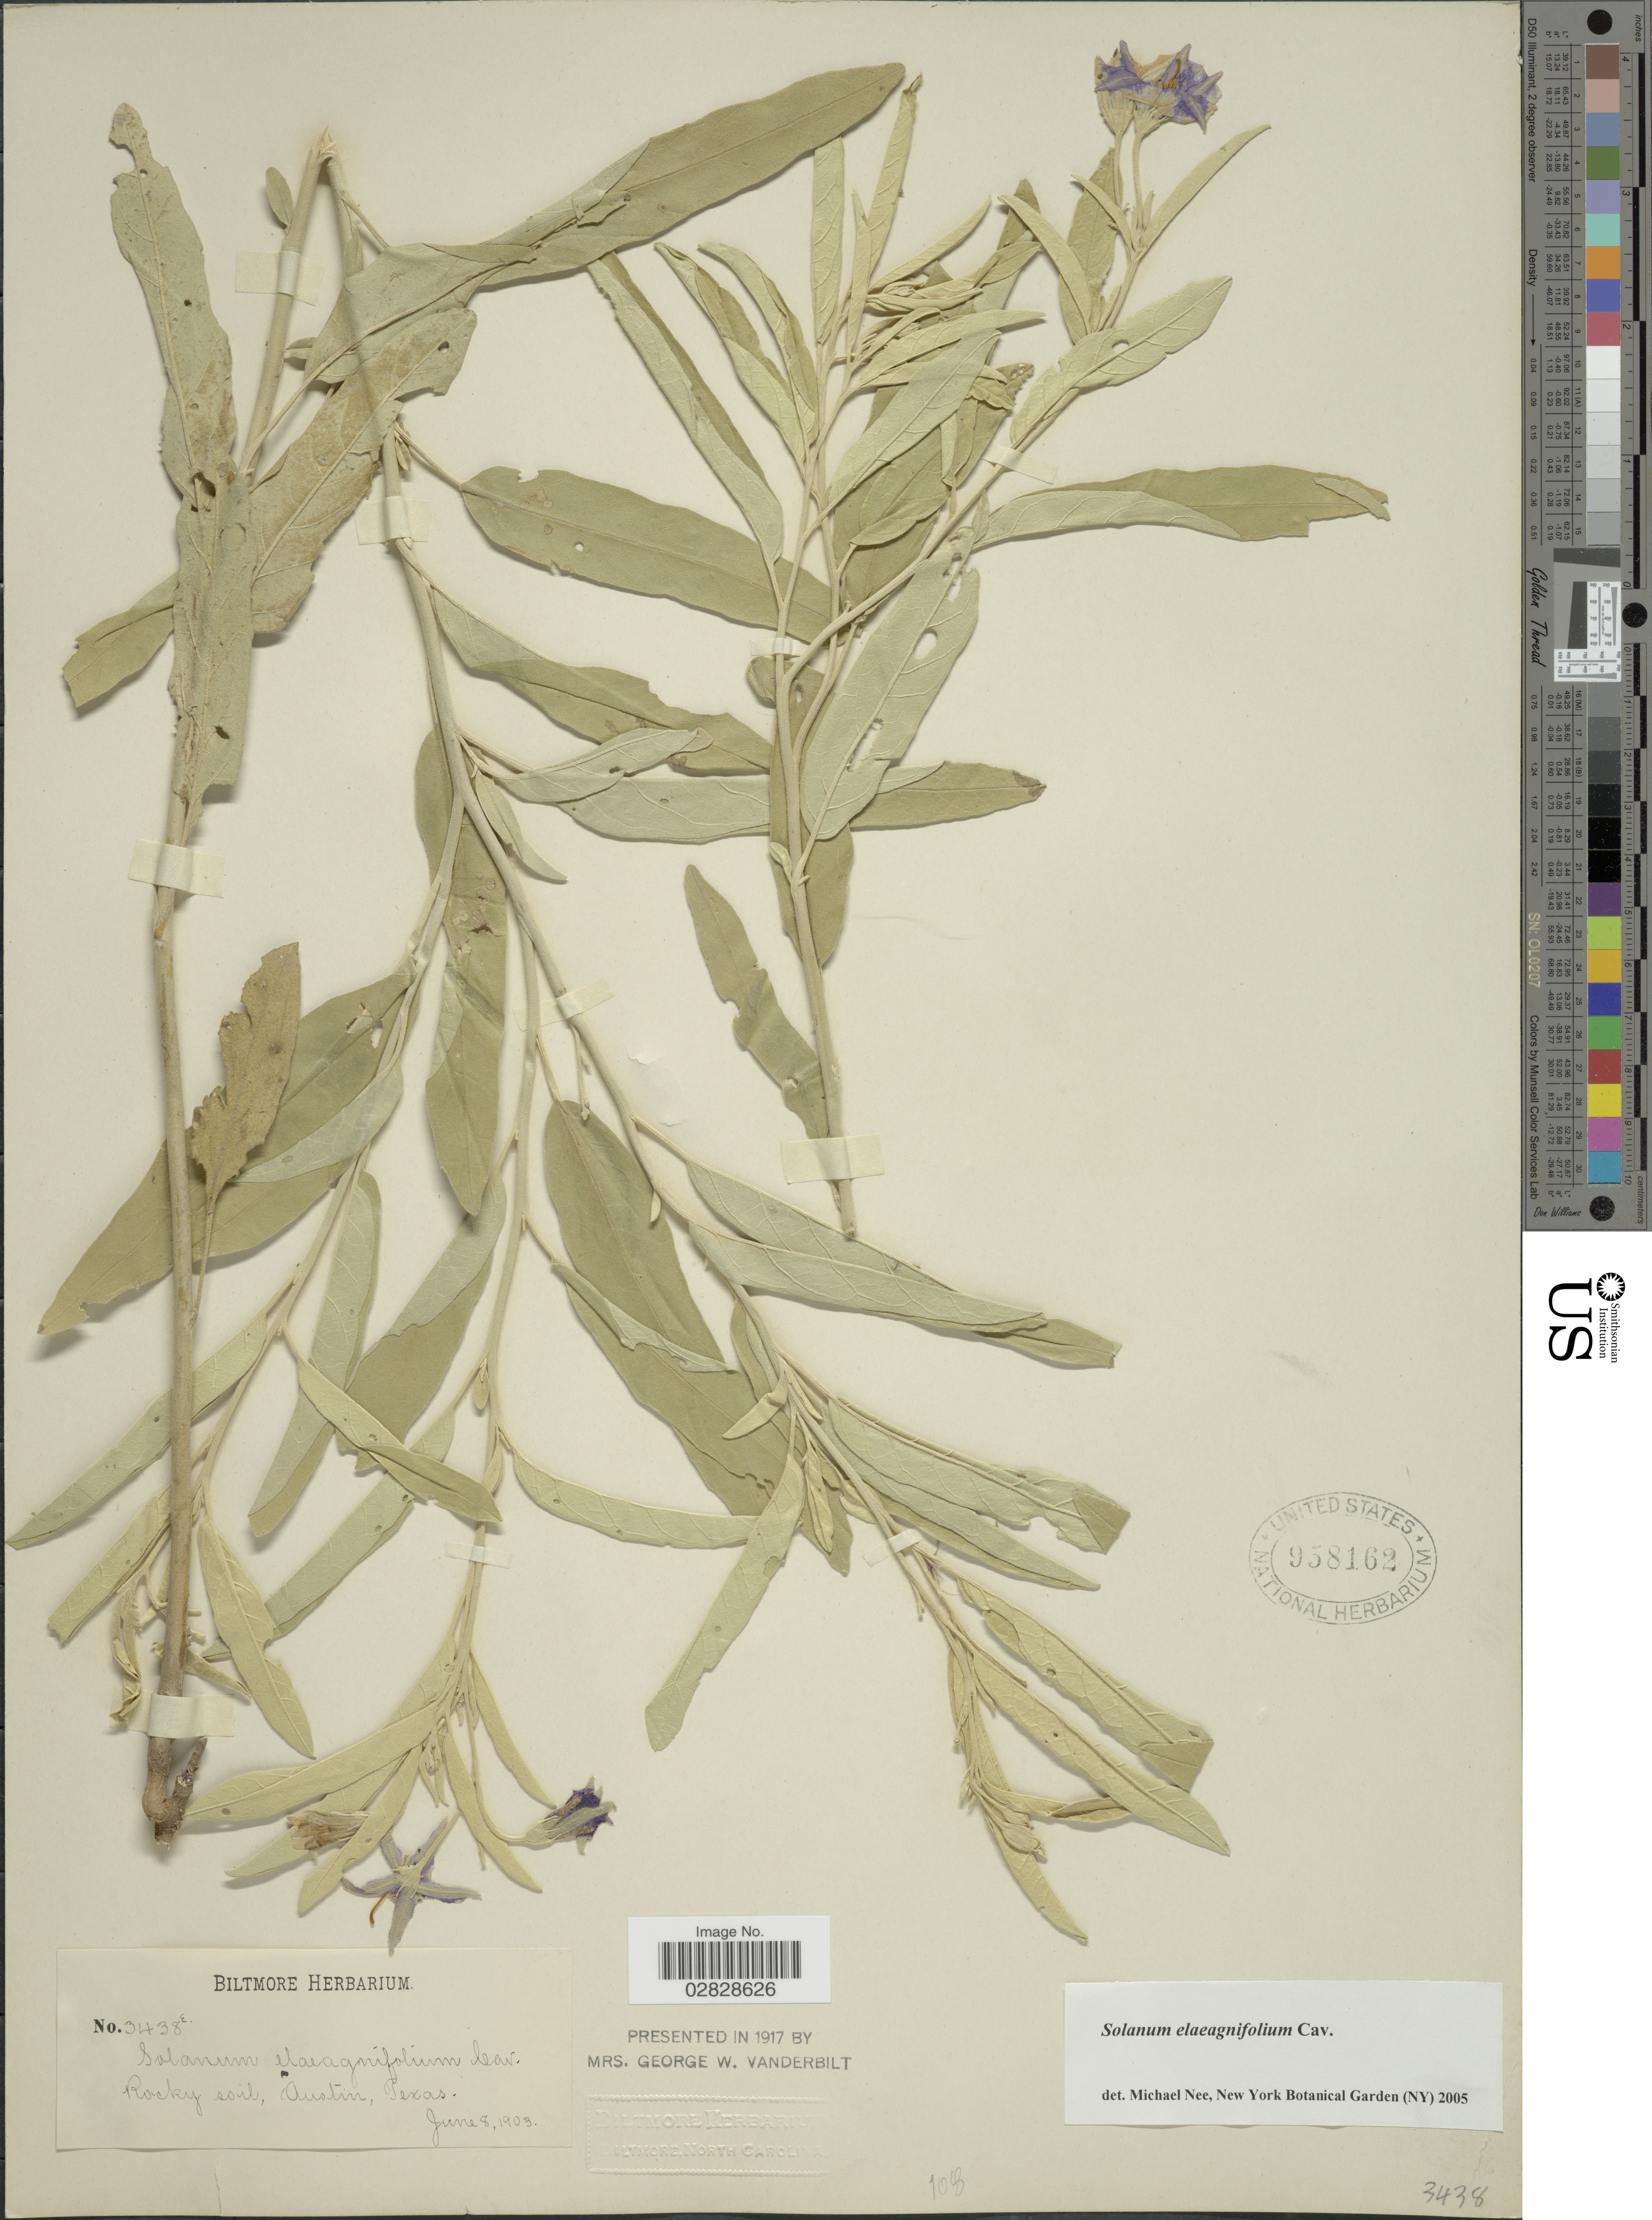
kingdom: Plantae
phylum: Tracheophyta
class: Magnoliopsida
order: Solanales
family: Solanaceae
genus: Solanum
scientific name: Solanum elaeagnifolium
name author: Cav.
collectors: ex herb. Biltmore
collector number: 3438e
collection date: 1903-06-08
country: United States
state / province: Texas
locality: Austin.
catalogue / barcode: US 958162